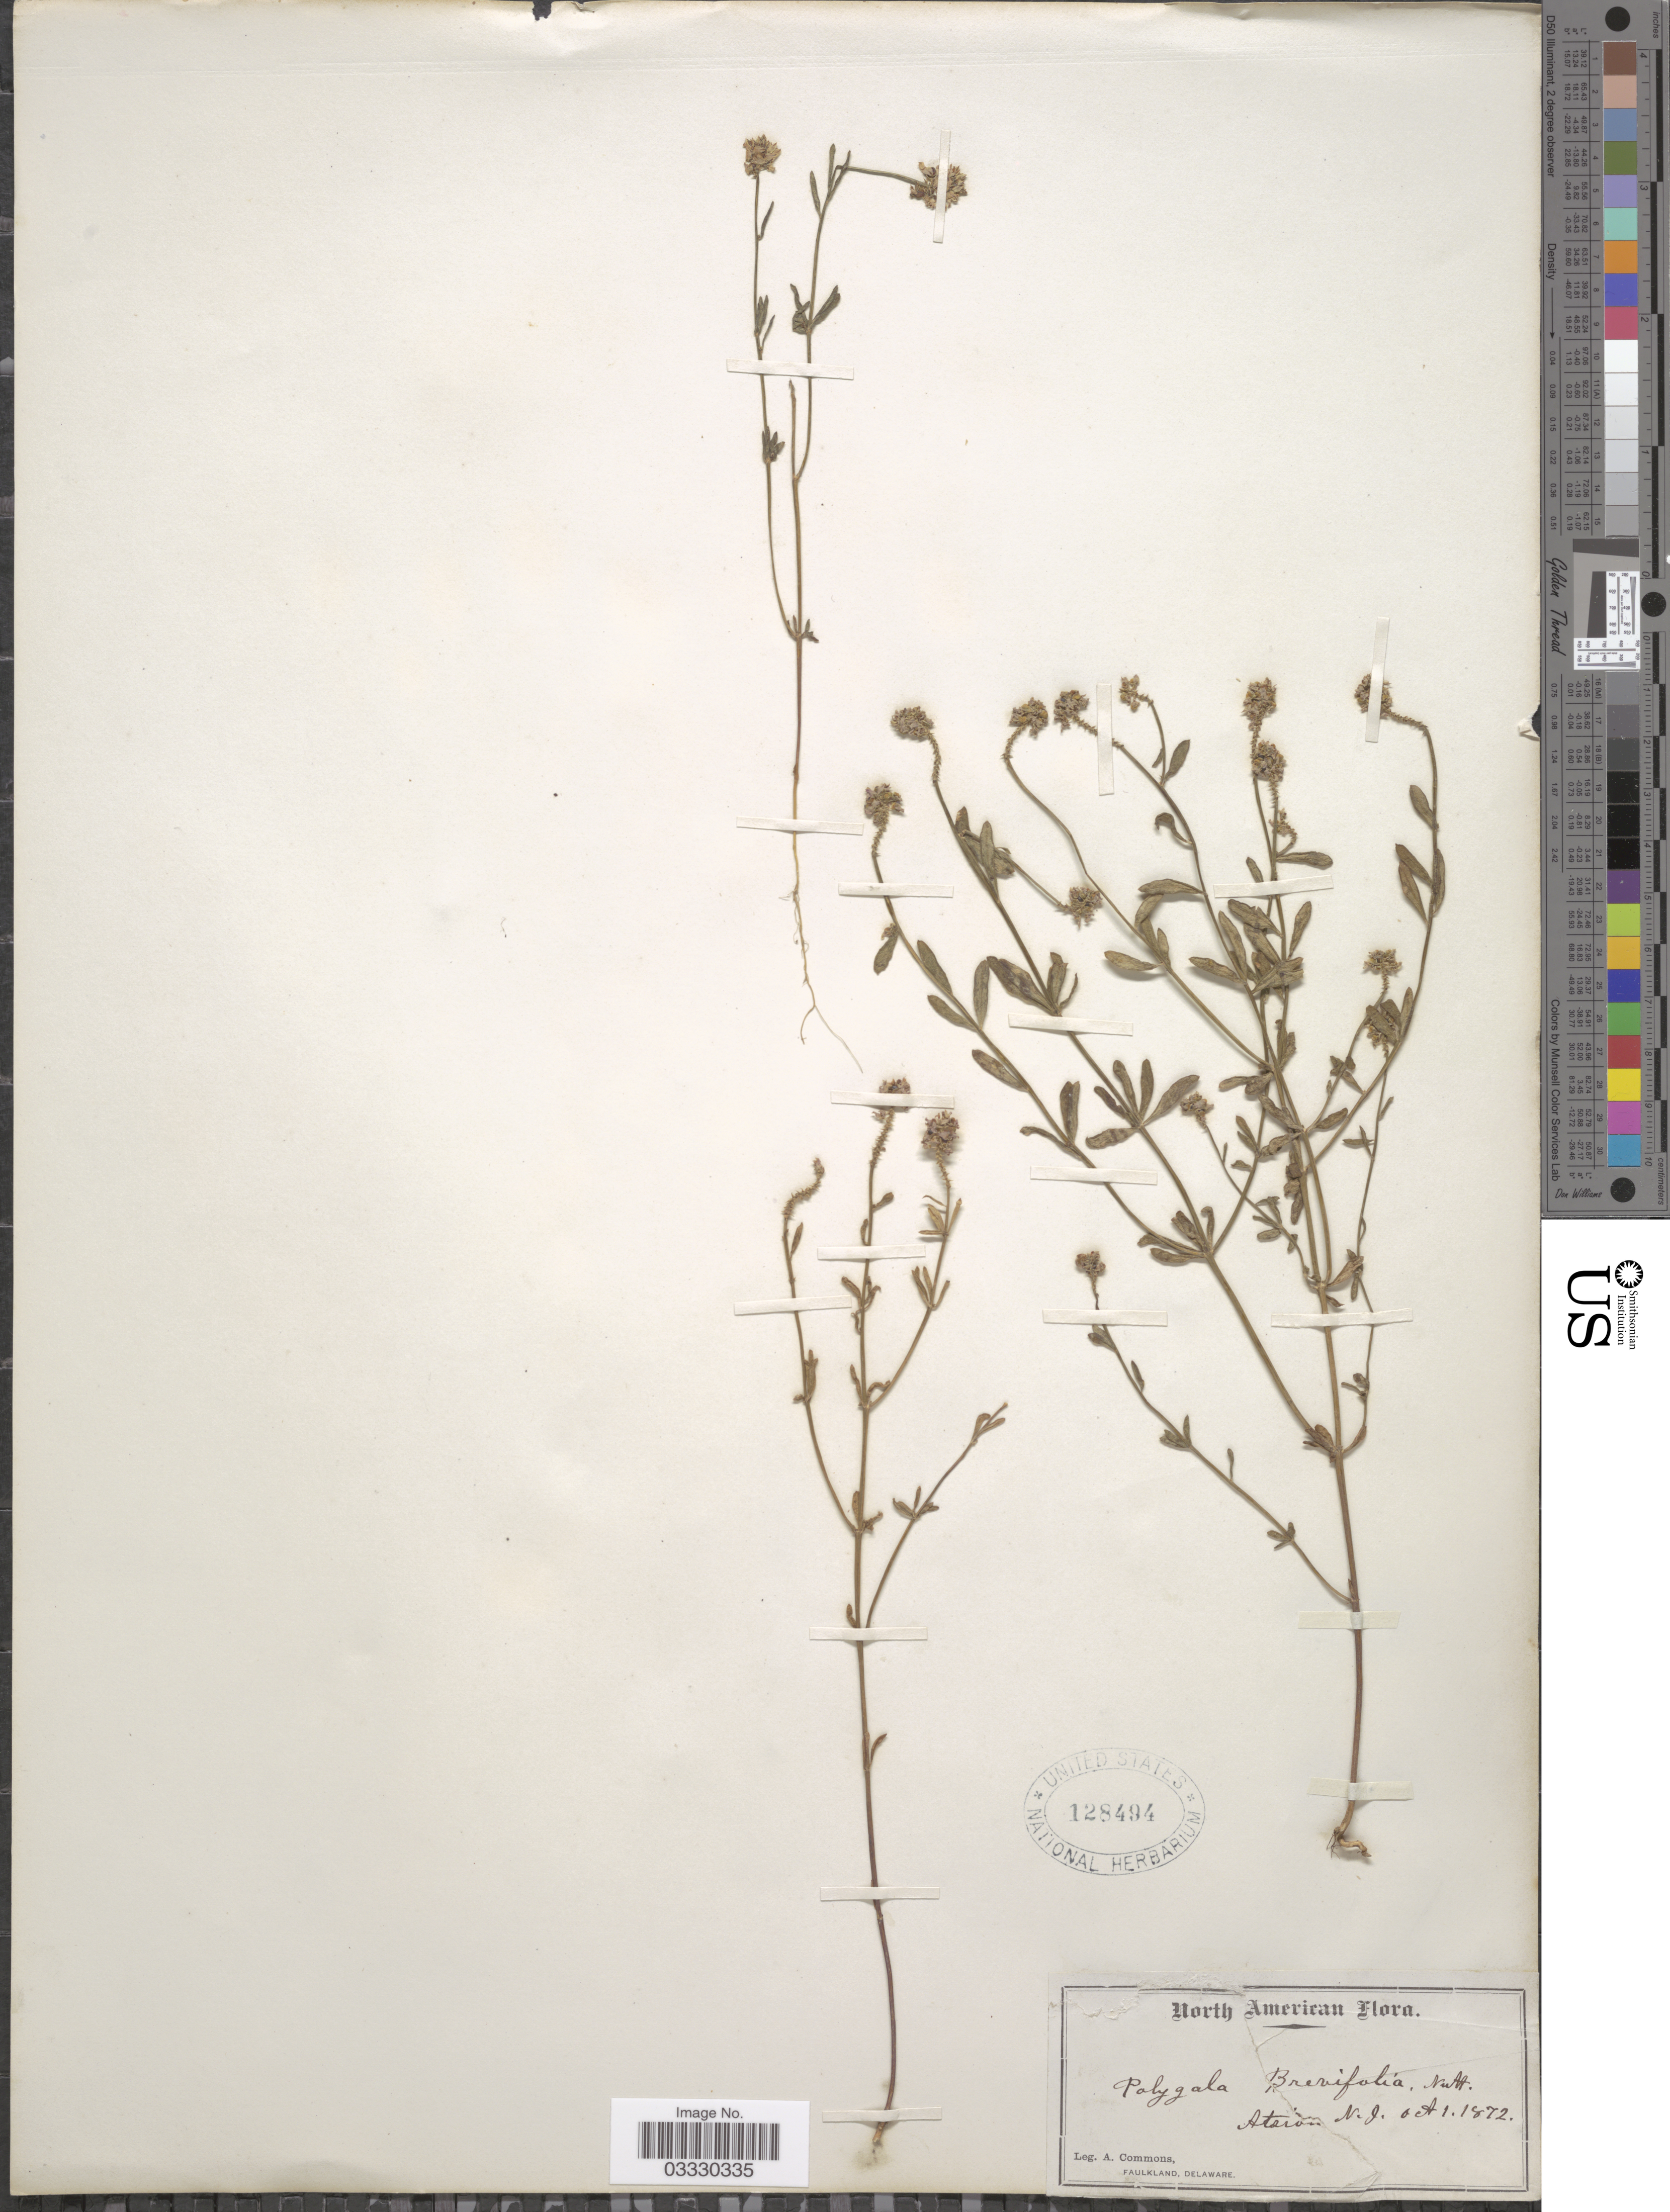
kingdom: Plantae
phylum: Tracheophyta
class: Magnoliopsida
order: Fabales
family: Polygalaceae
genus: Polygala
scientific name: Polygala brevifolia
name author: Nutt.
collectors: A. Commons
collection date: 1872-10-01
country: United States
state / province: New Jersey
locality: Atsion.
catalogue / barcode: US 128494